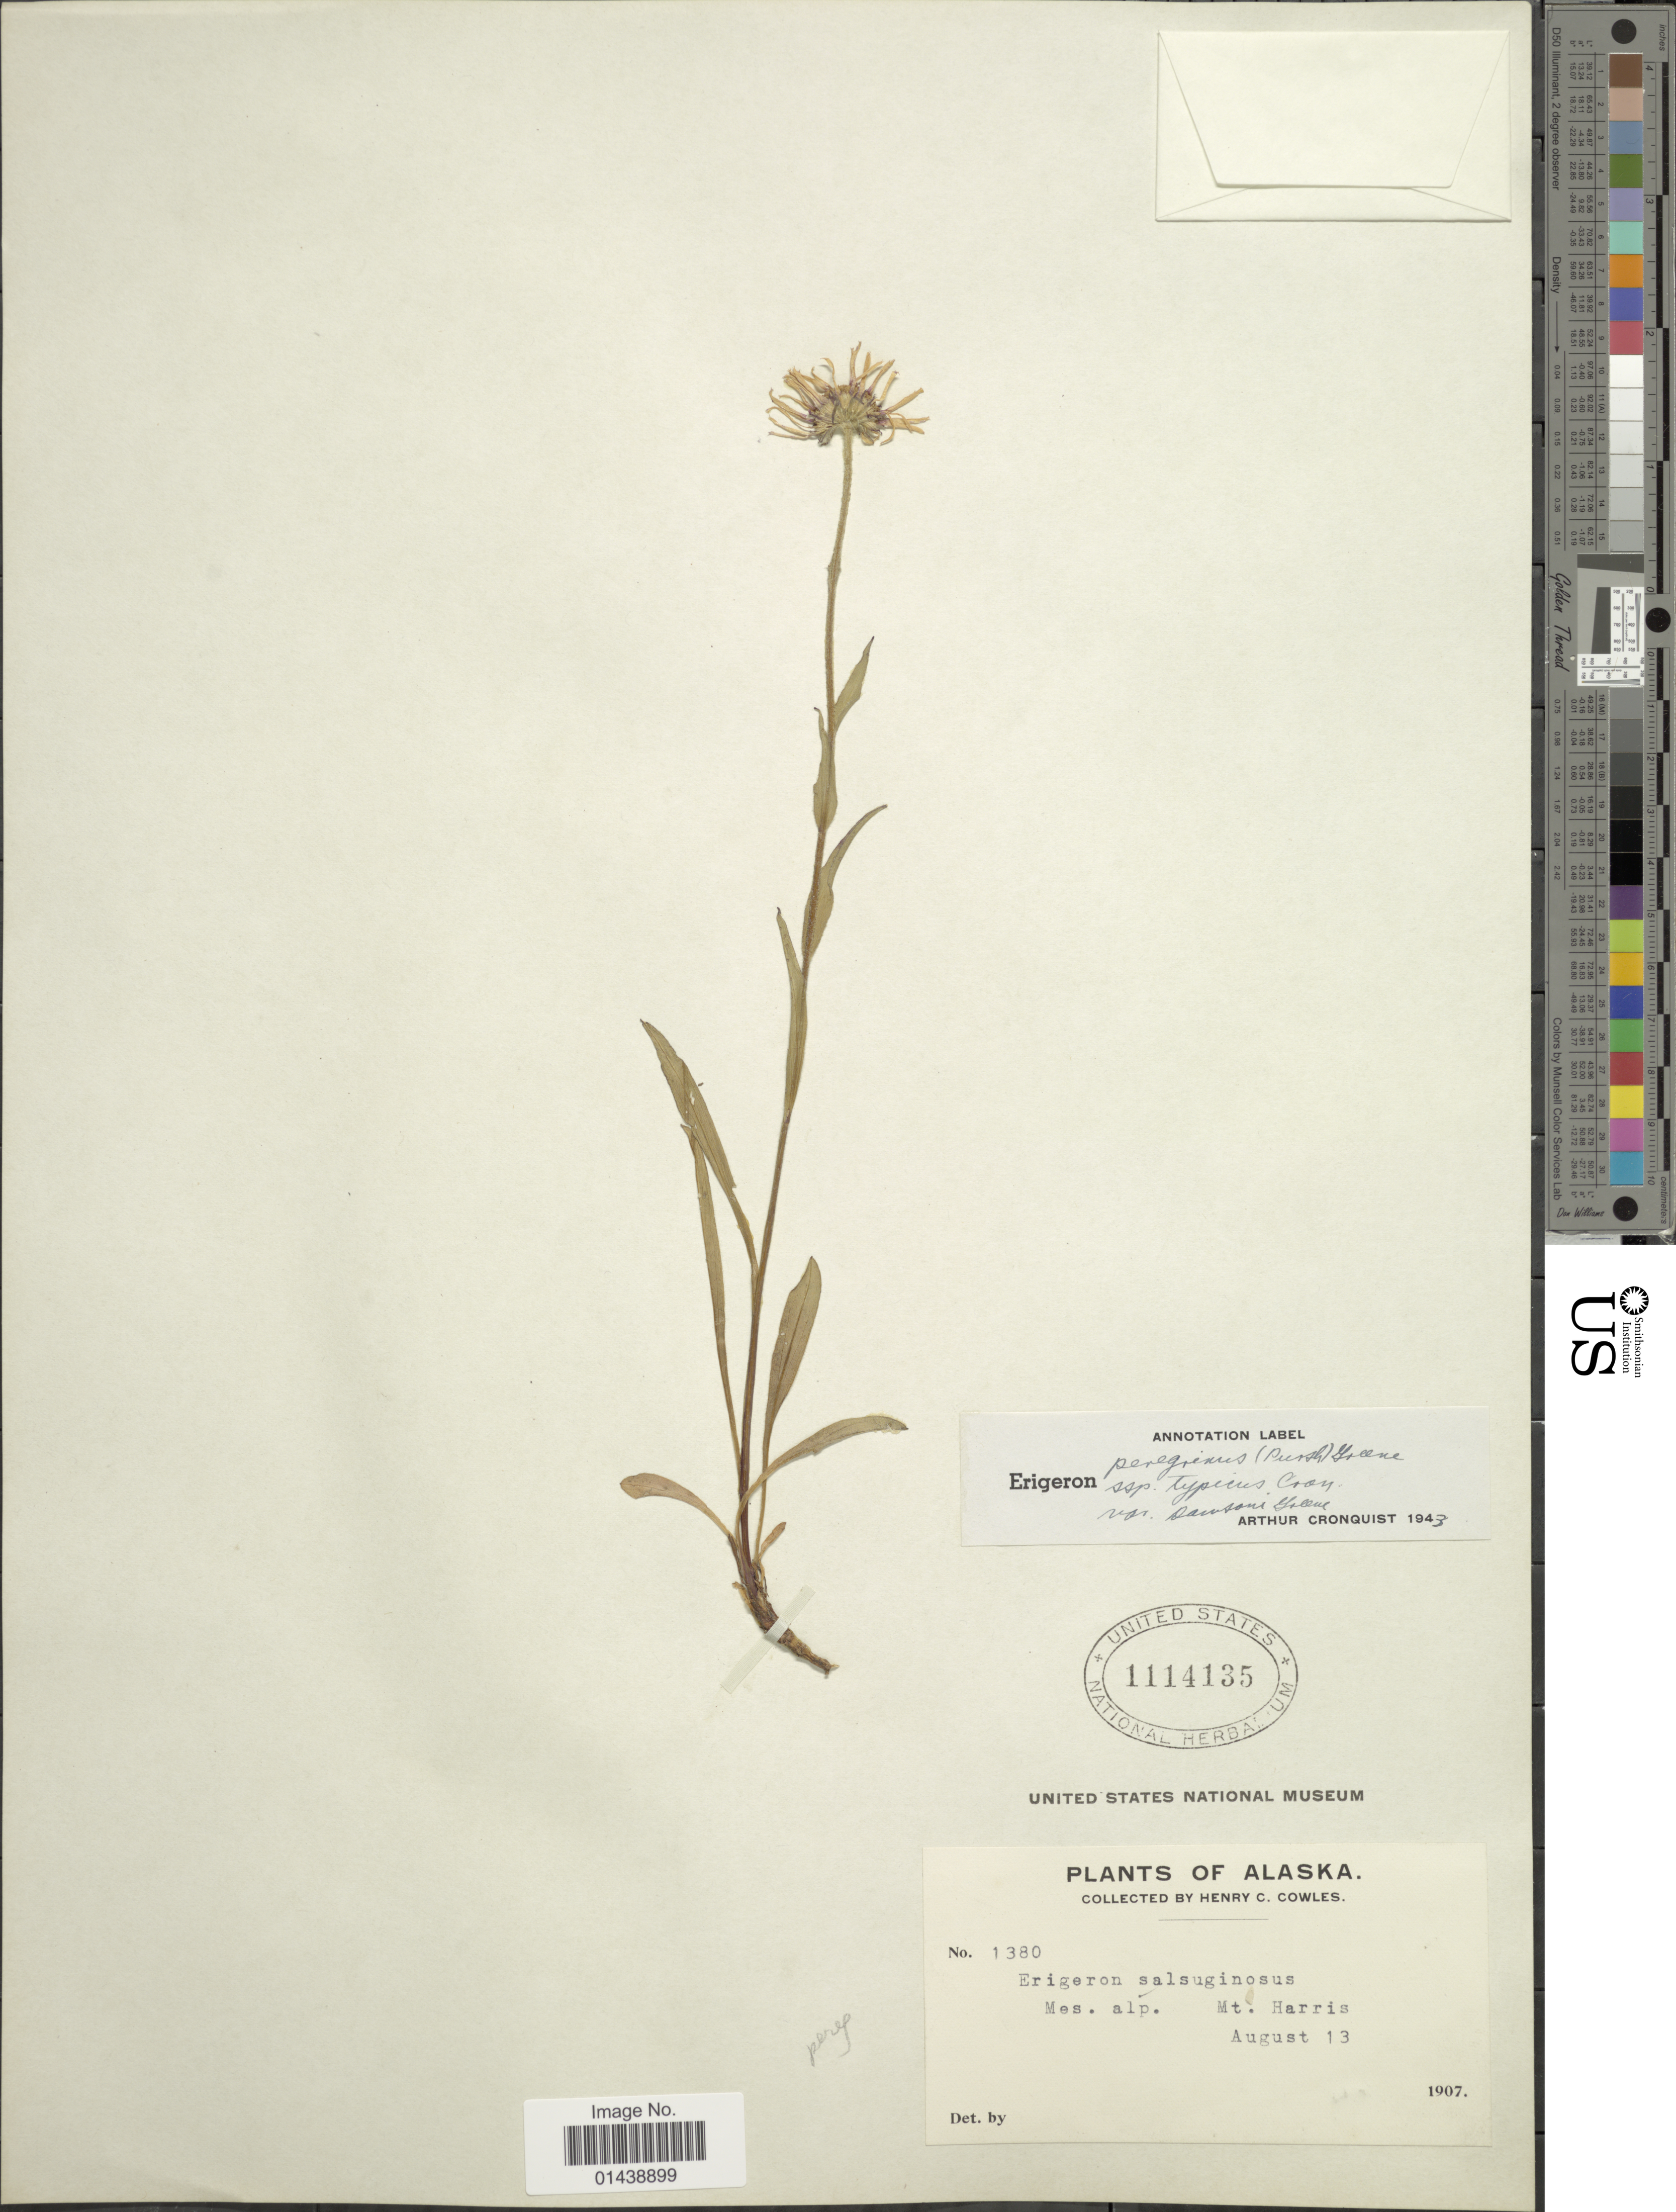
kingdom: Plantae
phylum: Tracheophyta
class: Magnoliopsida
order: Asterales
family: Asteraceae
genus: Erigeron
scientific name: Erigeron peregrinus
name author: (Banks ex Pursh) Greene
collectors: H. Cowles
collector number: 1380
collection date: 1907-08-13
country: United States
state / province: Alaska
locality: Mt. Harris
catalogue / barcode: US 1114135